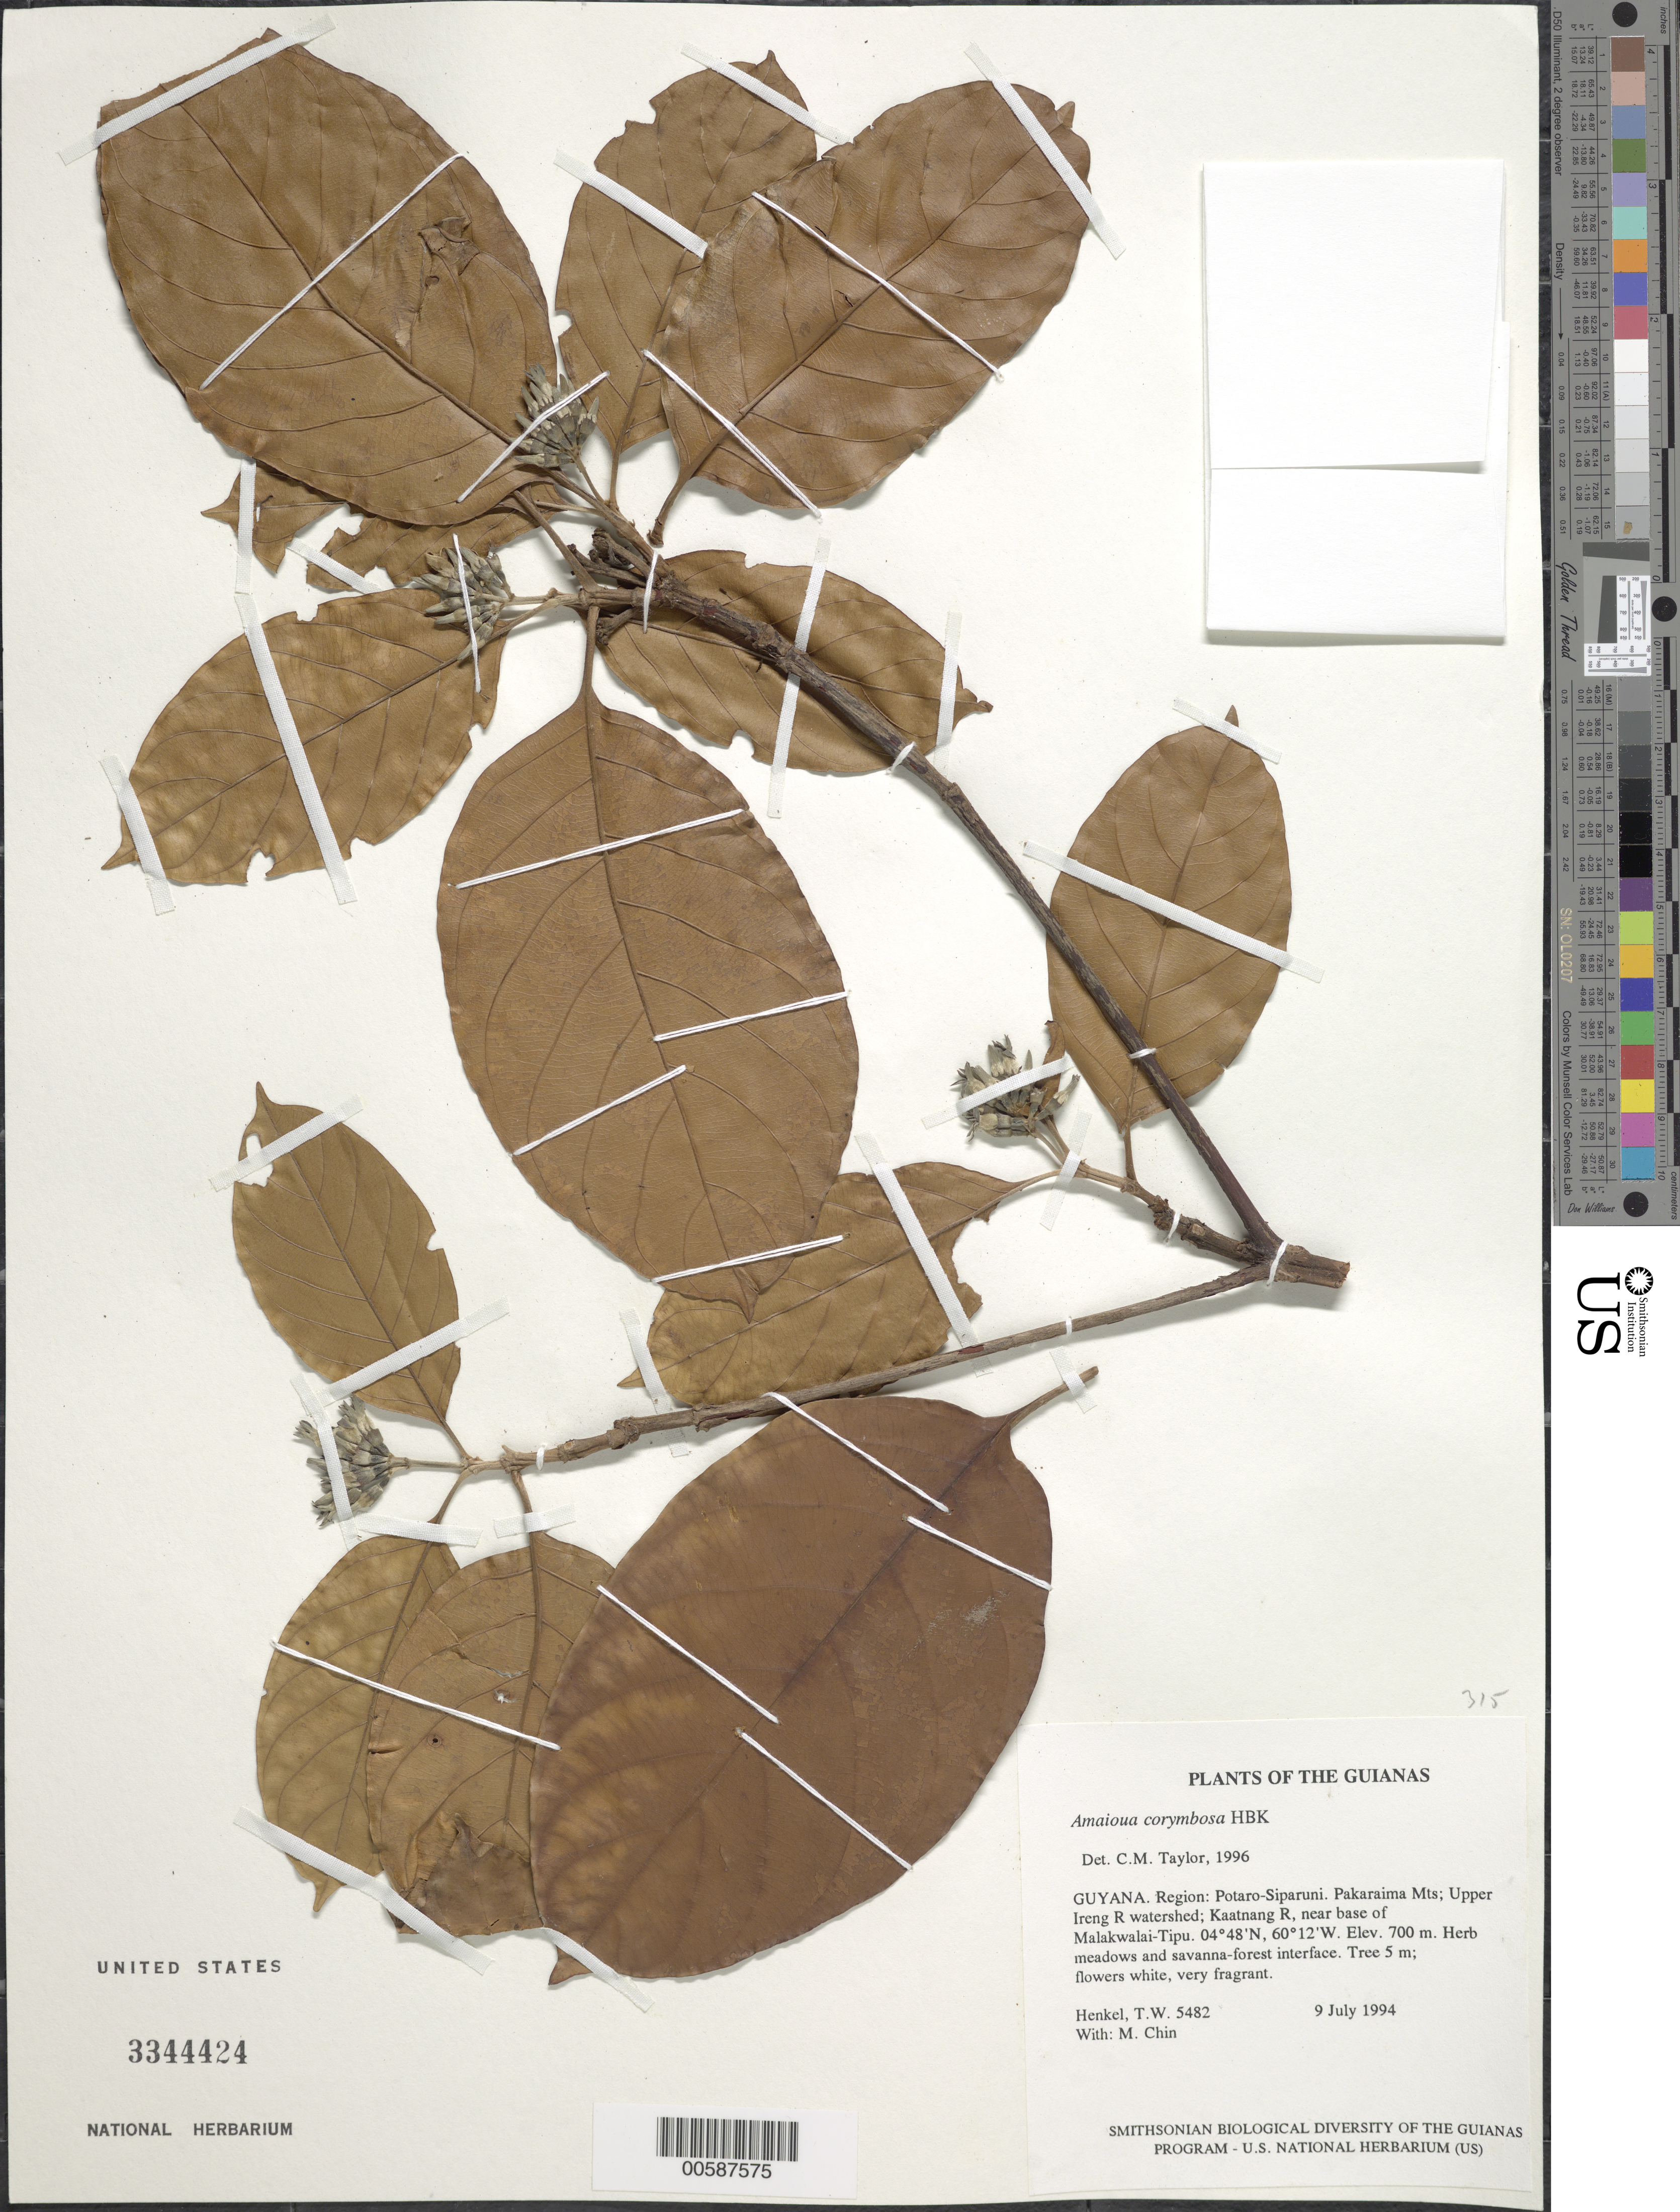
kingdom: Plantae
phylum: Tracheophyta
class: Magnoliopsida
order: Gentianales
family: Rubiaceae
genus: Amaioua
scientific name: Amaioua corymbosa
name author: Kunth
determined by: Taylor, Charlotte M.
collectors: T. Henkel & M. Chin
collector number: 5482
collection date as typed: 9 July 1994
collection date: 1994-07-09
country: Guyana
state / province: Potaro-Siparuni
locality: Pakaraima Mts; Upper Ireng R watershed; Kaatnang R, near base of Malakwalai-Tipu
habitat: Herb meadows and savanna-forest interface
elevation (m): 700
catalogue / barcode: US 3344424